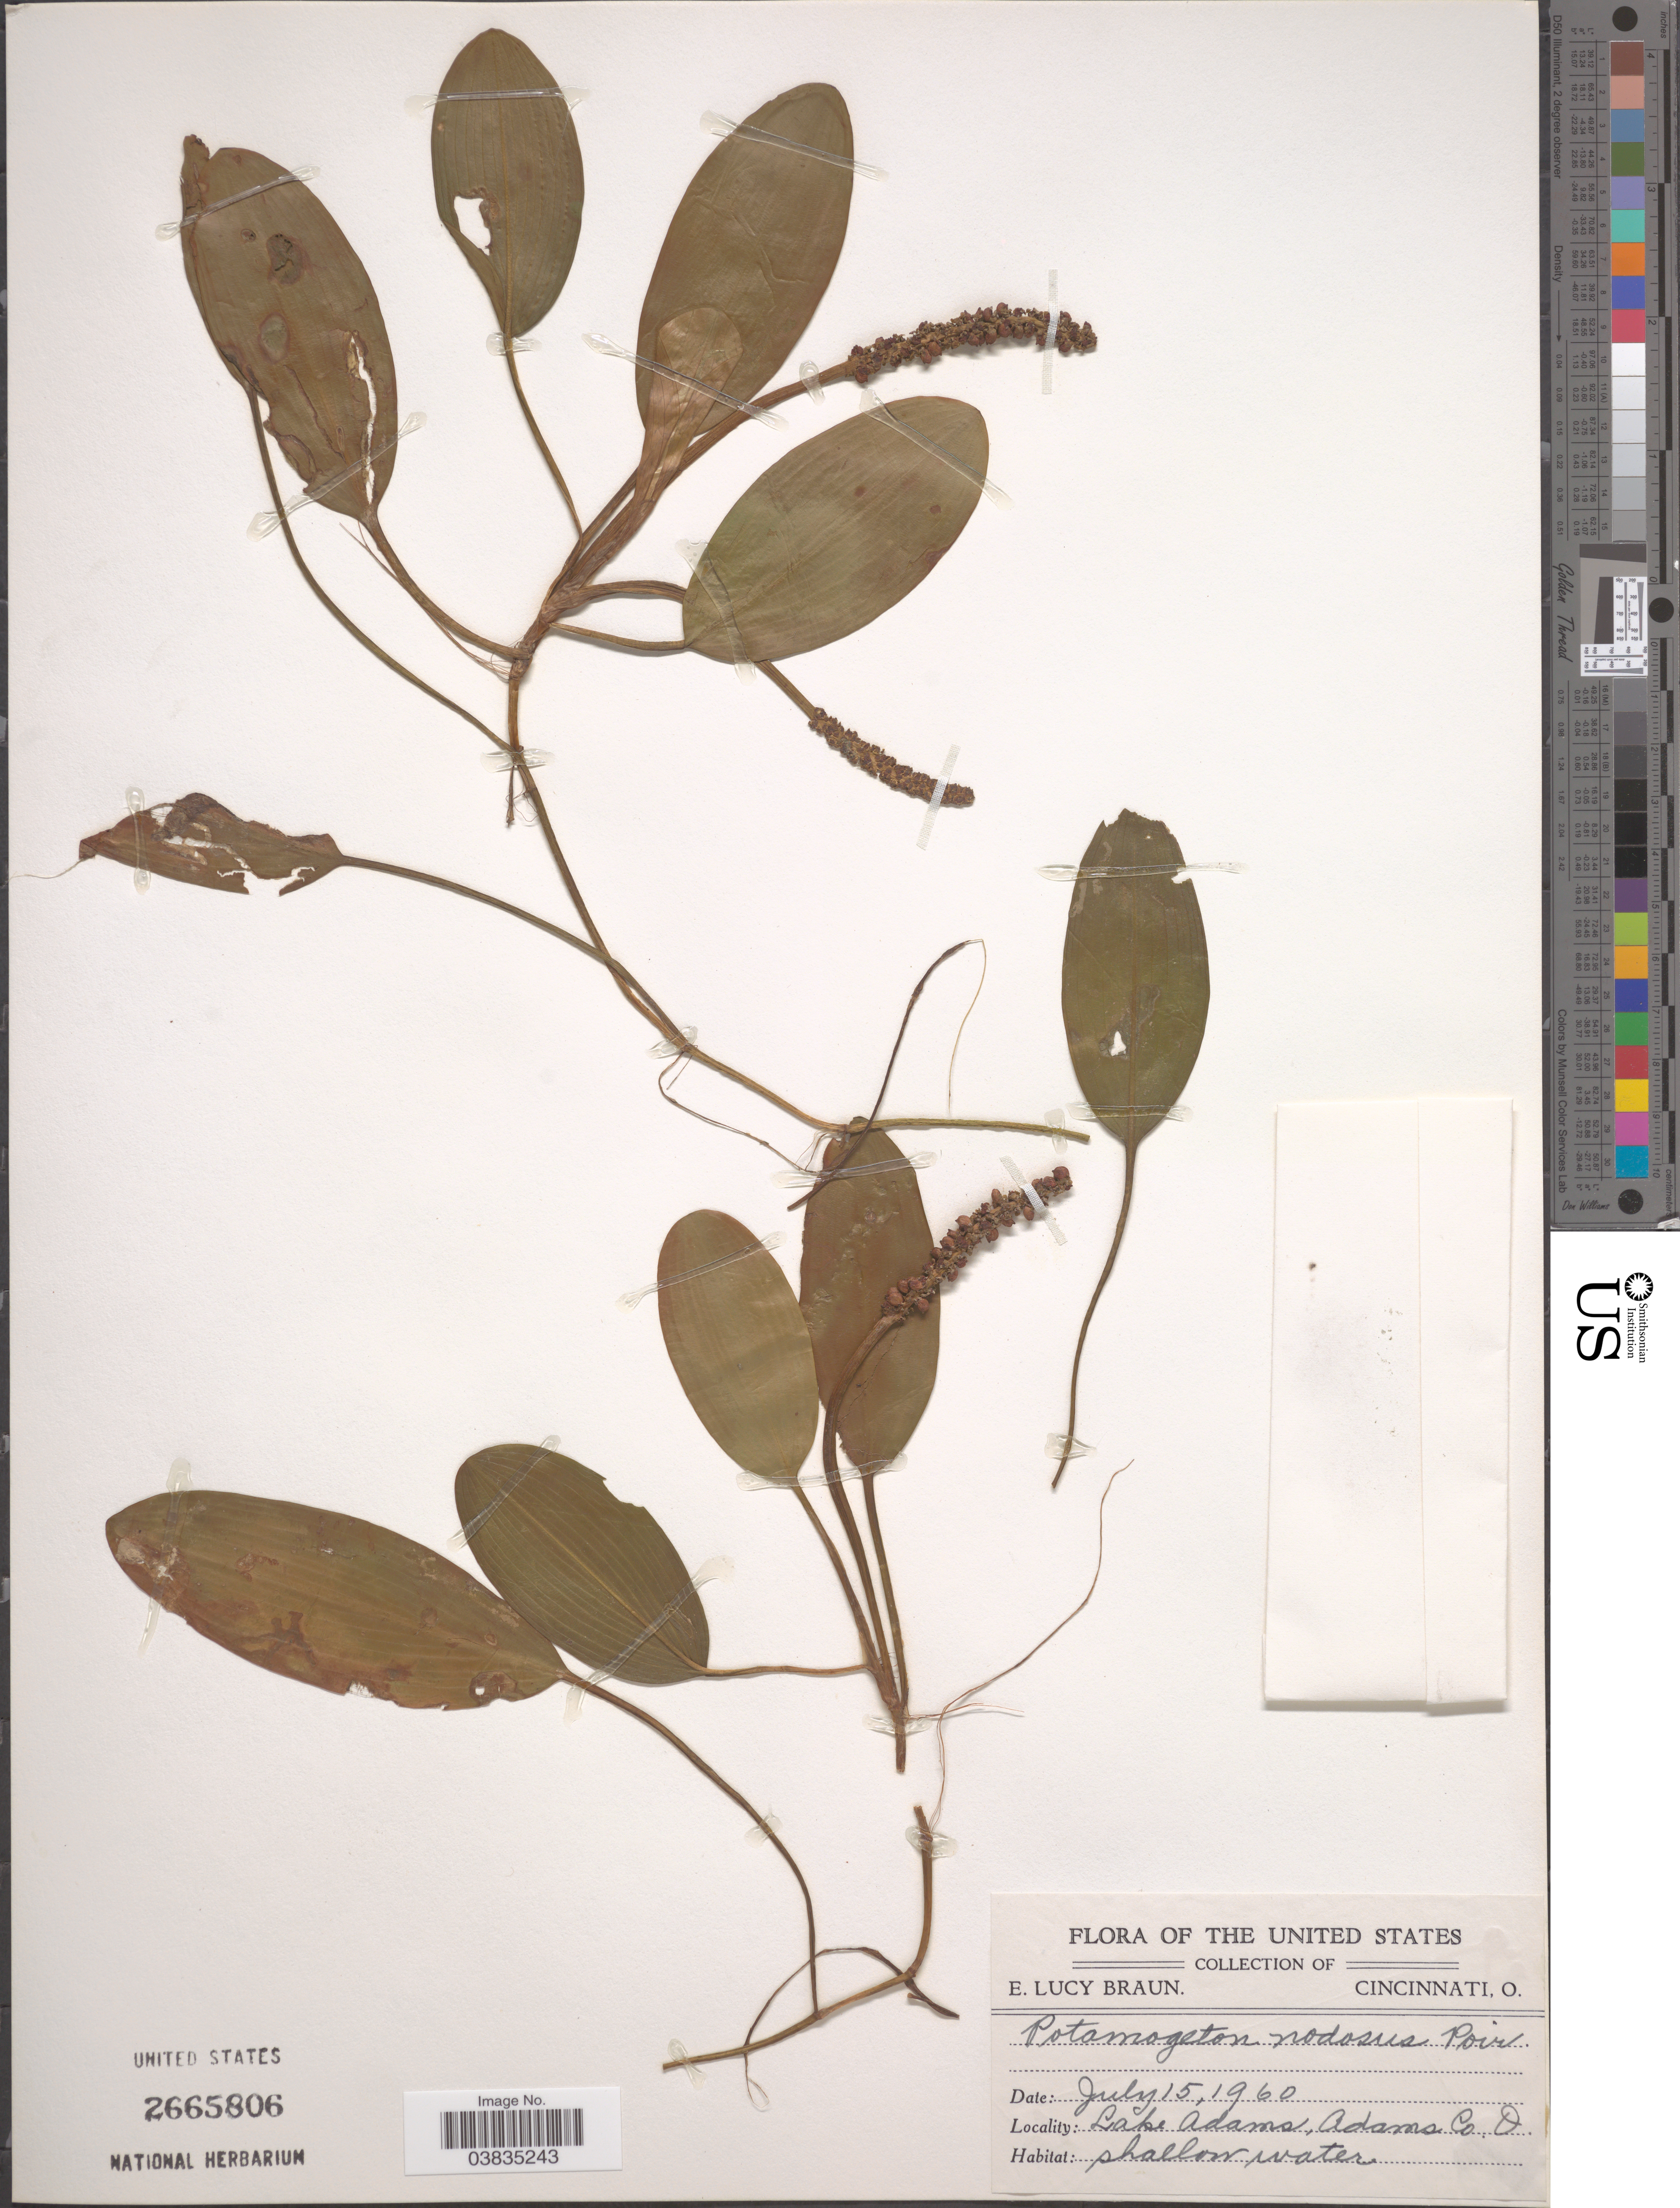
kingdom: Plantae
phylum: Tracheophyta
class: Liliopsida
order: Alismatales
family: Potamogetonaceae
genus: Potamogeton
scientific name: Potamogeton nodosus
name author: Poir.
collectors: E. L. Braun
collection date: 1960-07-15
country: United States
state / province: Ohio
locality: Lake Adams, Adams Co.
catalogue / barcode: US 2665806